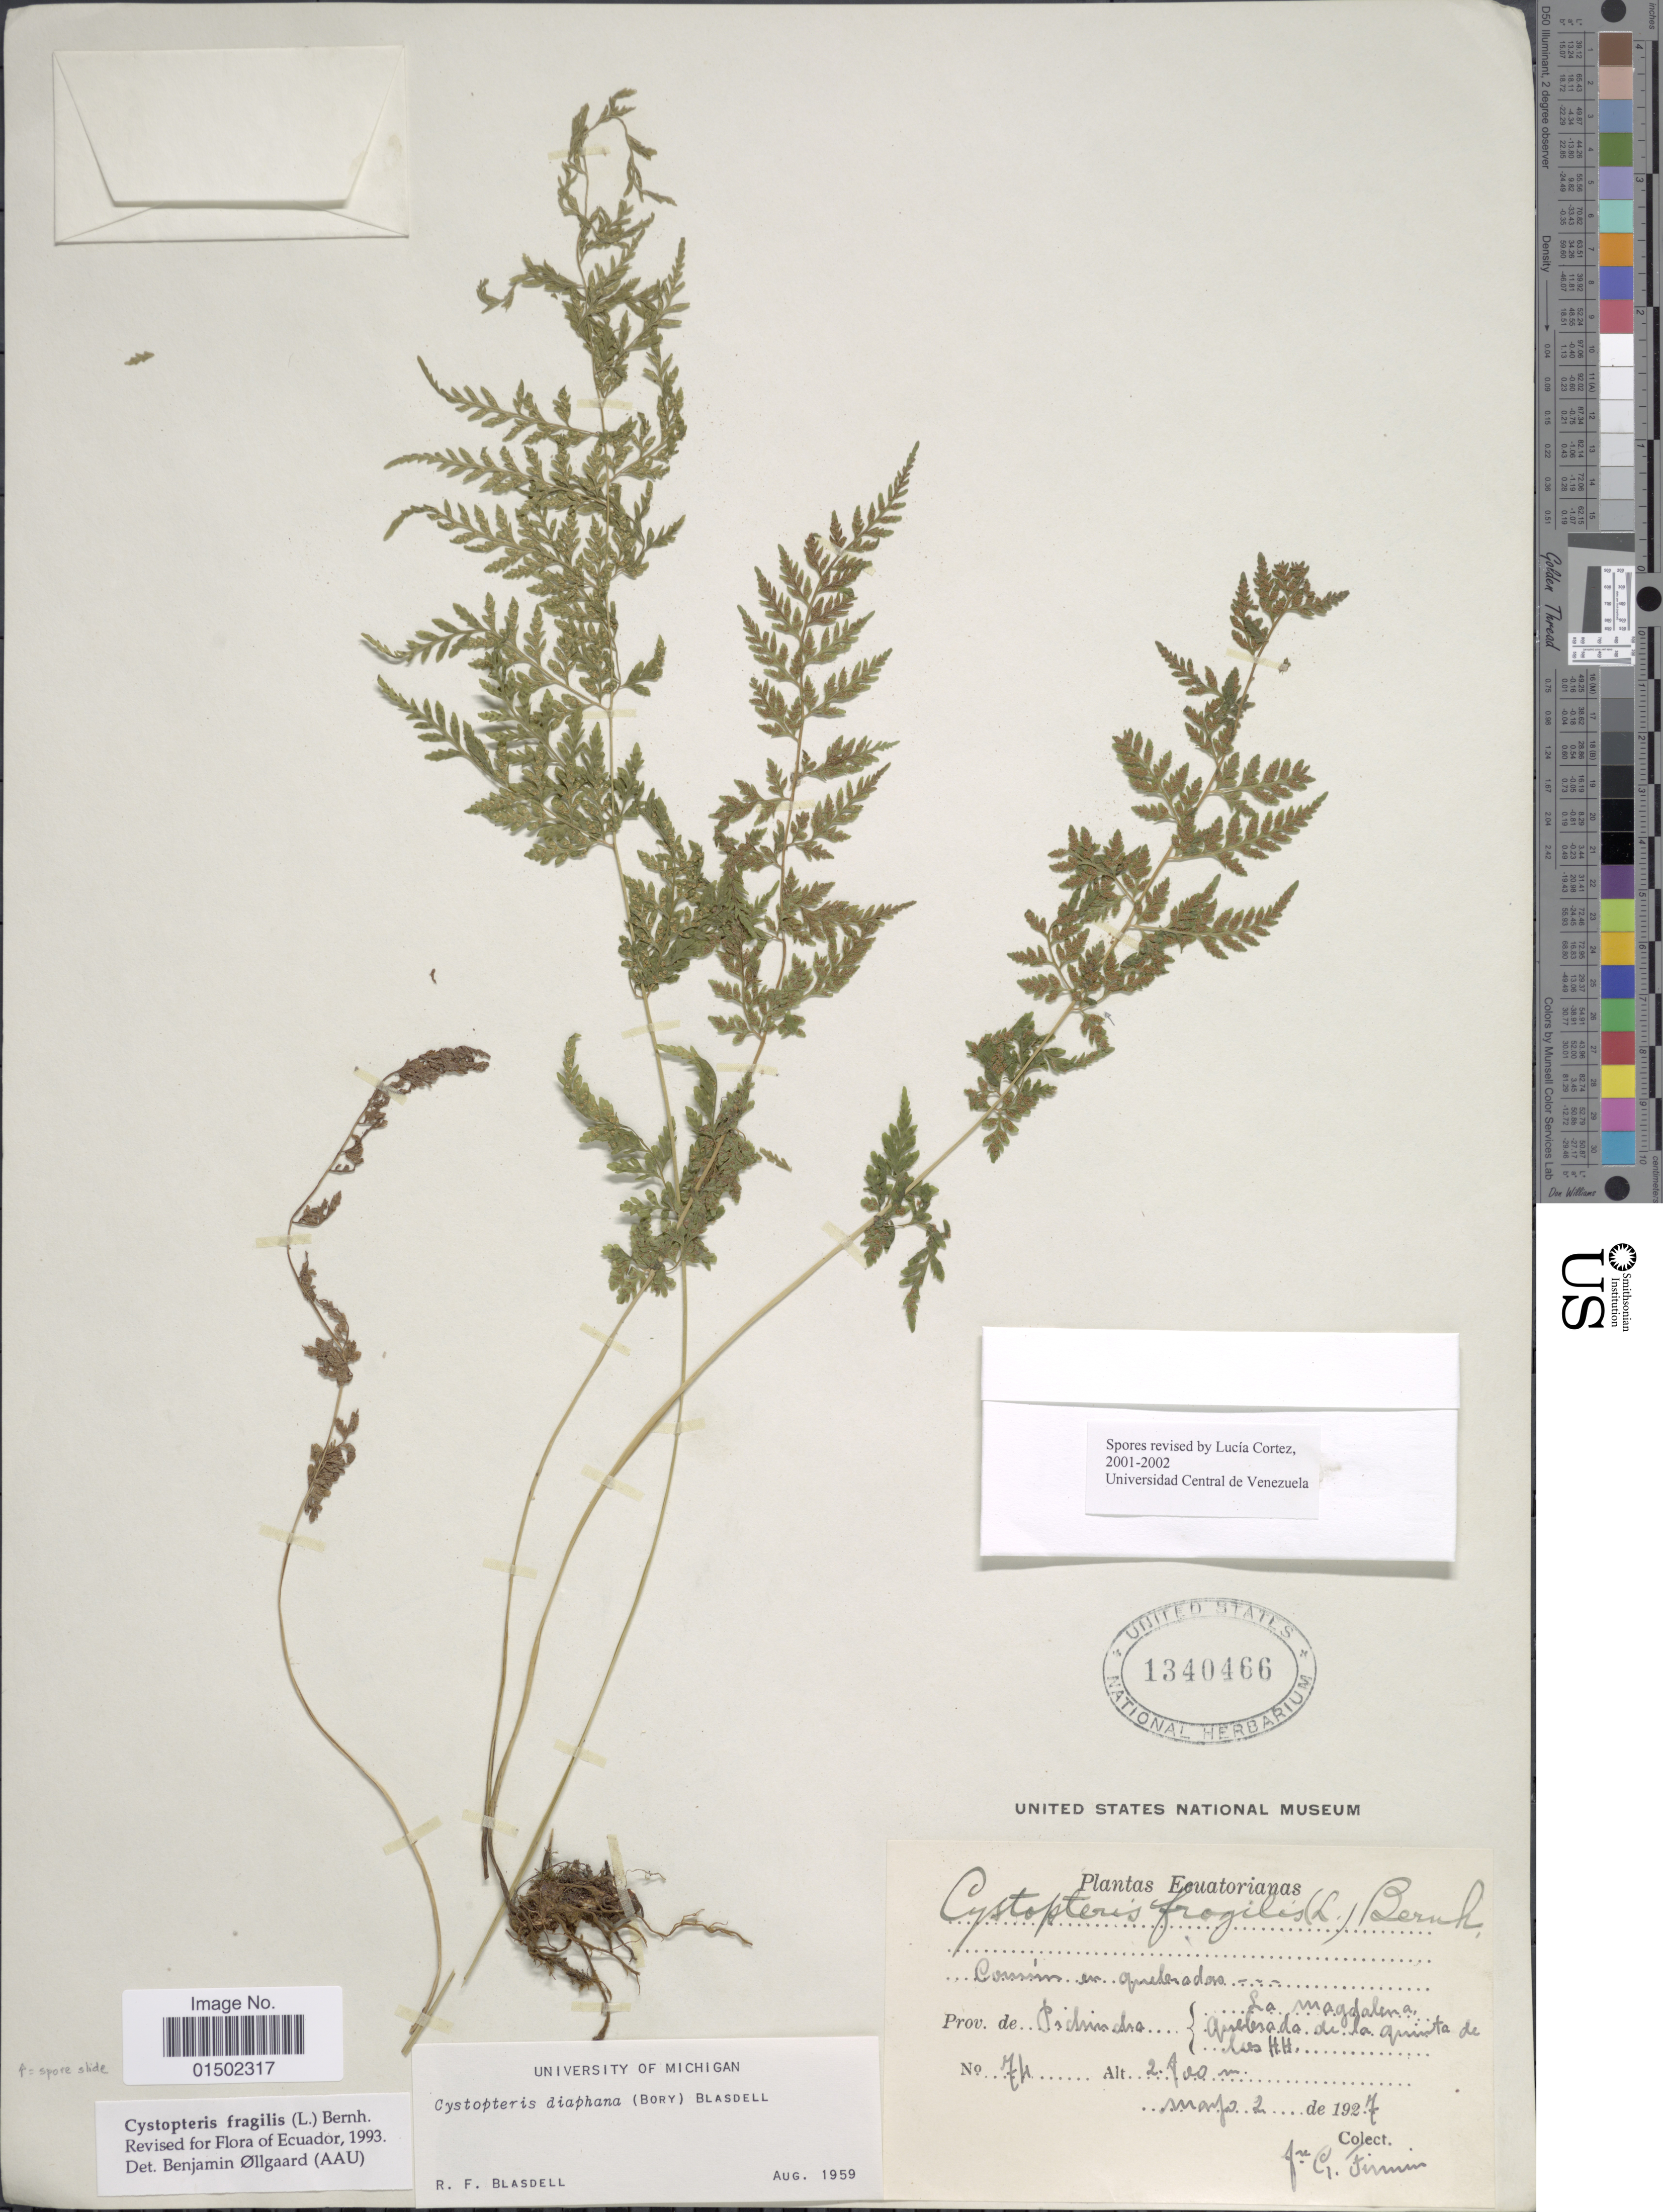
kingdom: Plantae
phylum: Tracheophyta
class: Polypodiopsida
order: Polypodiales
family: Cystopteridaceae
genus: Cystopteris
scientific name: Cystopteris fragilis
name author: (L.) Bernh.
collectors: F. Firmin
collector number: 74*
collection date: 1927-05-02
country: Ecuador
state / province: Pichincha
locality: La Magdalena, Quebrada de la quinta de los H.H.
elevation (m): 2700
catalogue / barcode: US 1340466